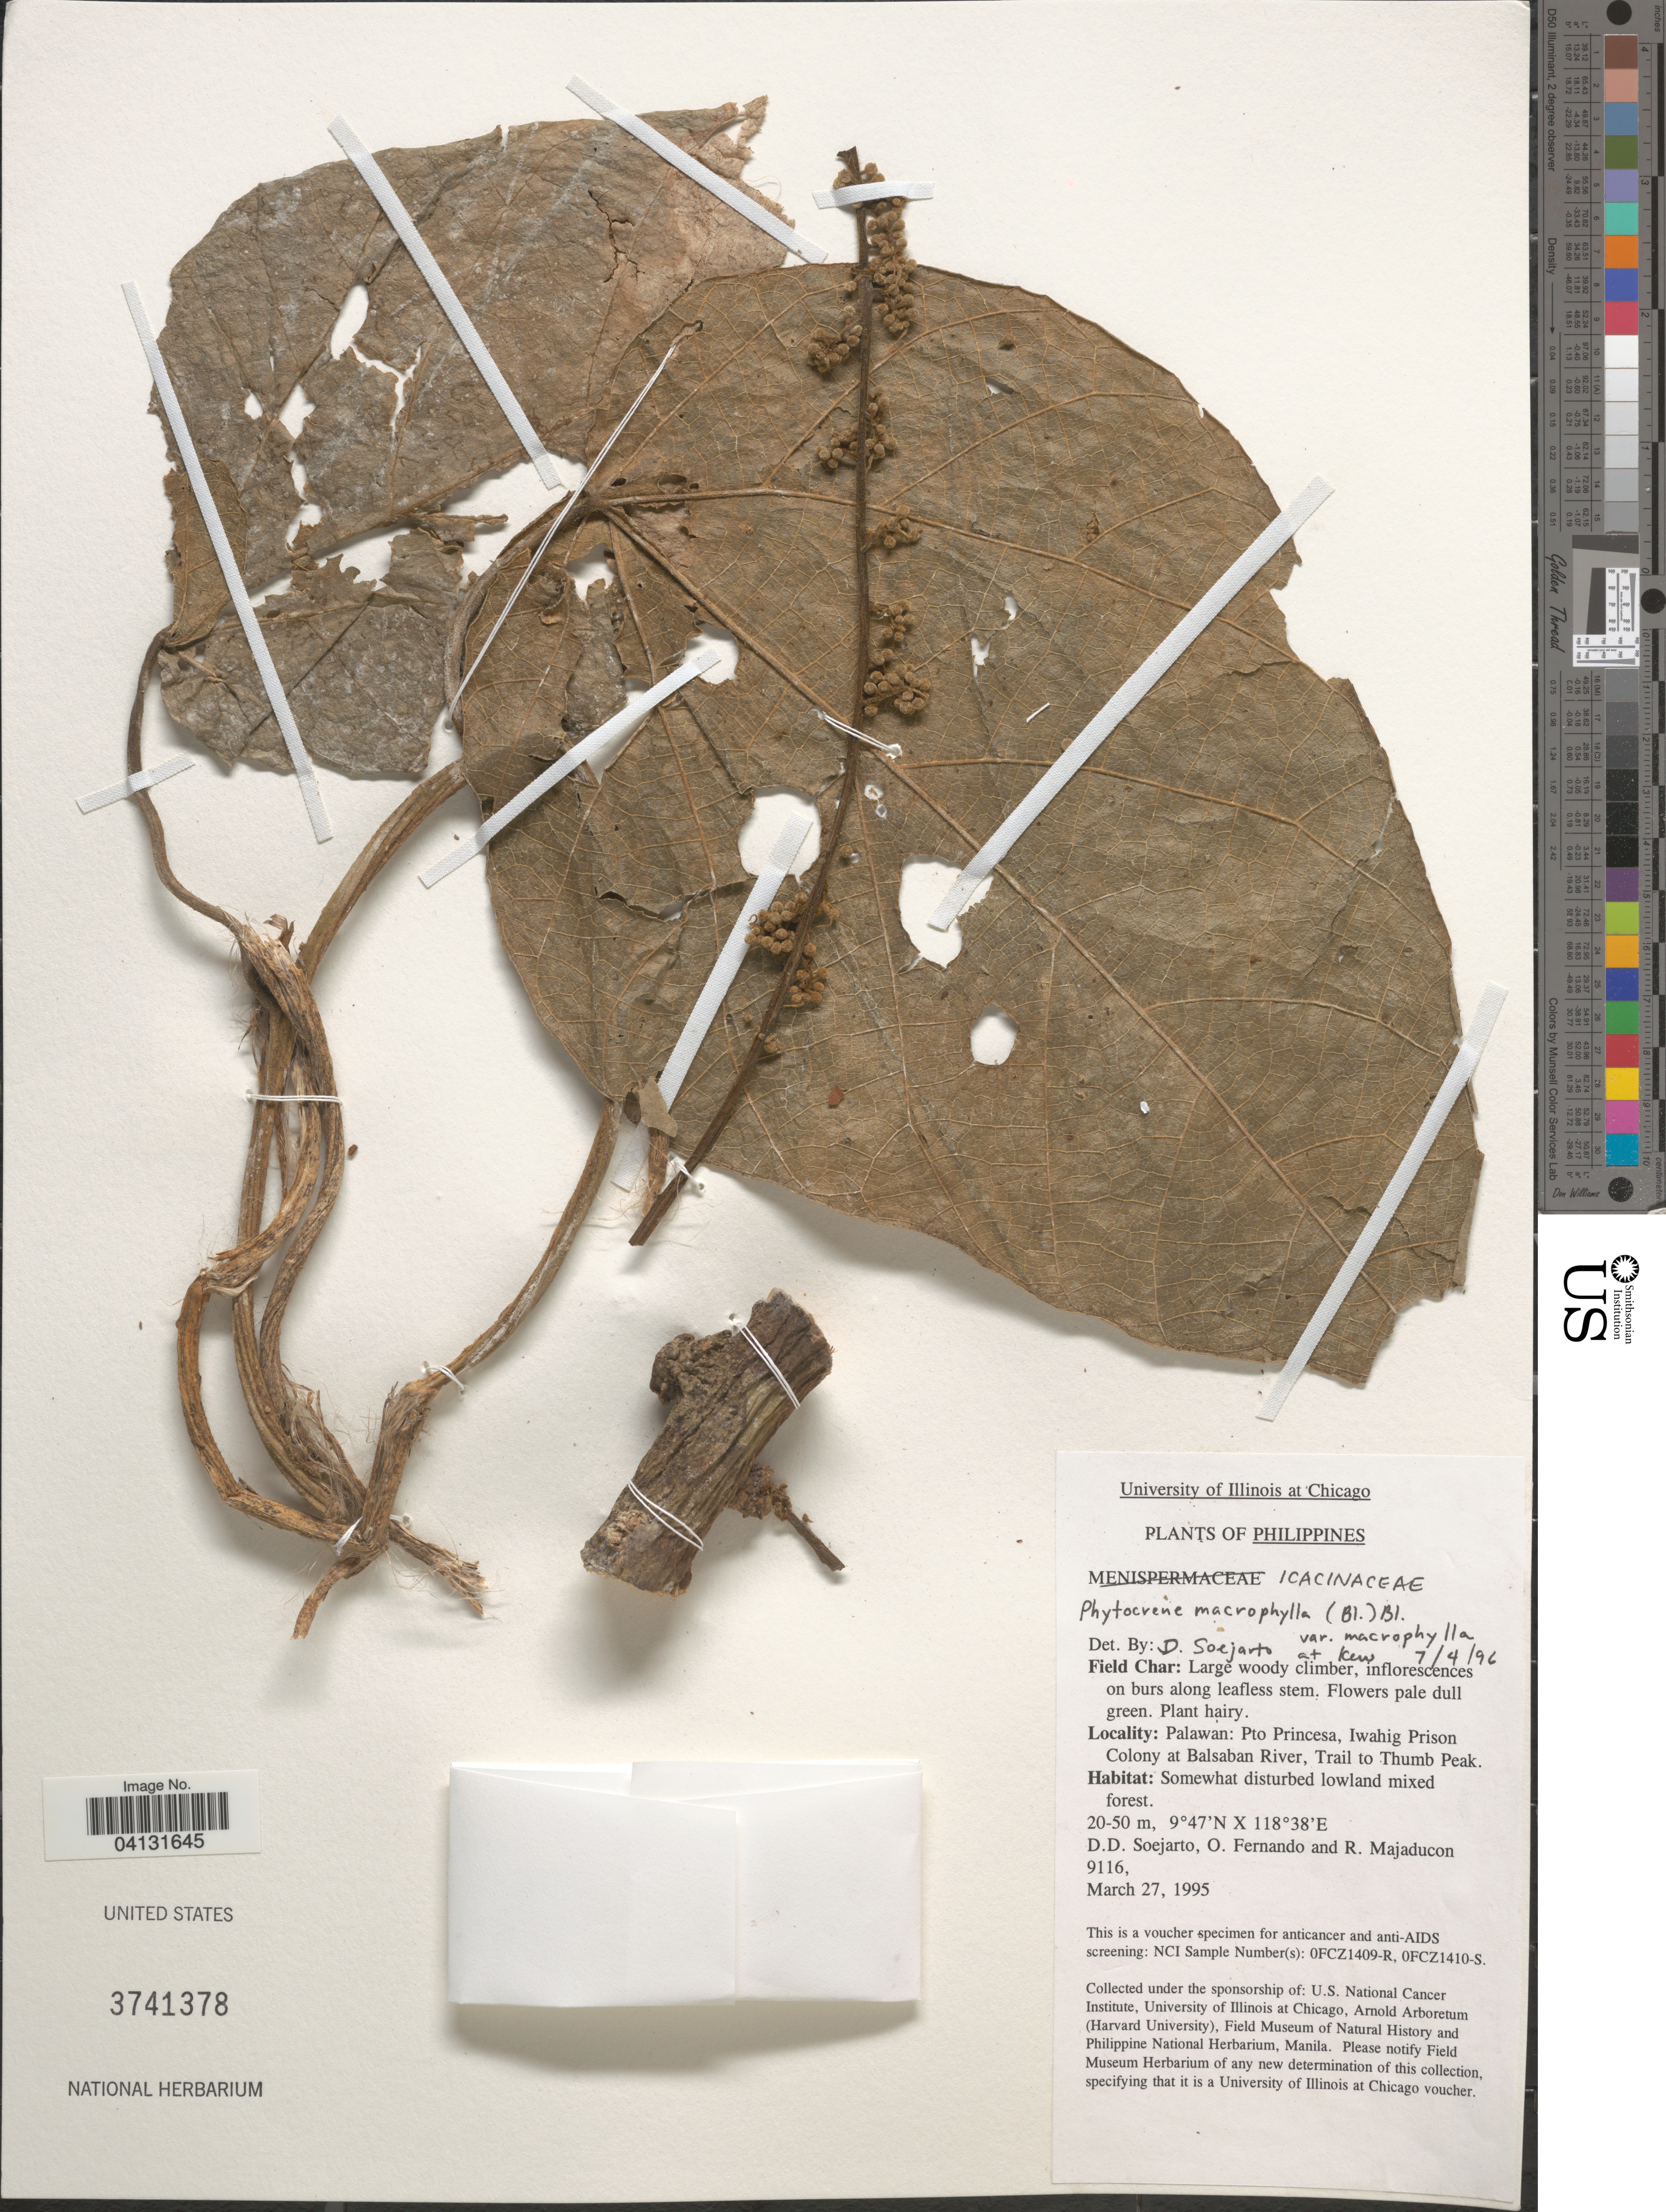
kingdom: Plantae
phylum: Tracheophyta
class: Magnoliopsida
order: Icacinales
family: Icacinaceae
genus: Phytocrene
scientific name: Phytocrene macrophylla var. macrophylla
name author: (Blume) Blume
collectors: O. Fernando & R. Majaducon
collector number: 9116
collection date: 1995-03-27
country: Philippines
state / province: Mimaropa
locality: Palawan: Pto Princesa, Iwahig Prison Colony at Balsaban River, Trail to Thumb Peak.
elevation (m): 20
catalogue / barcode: US 3741378